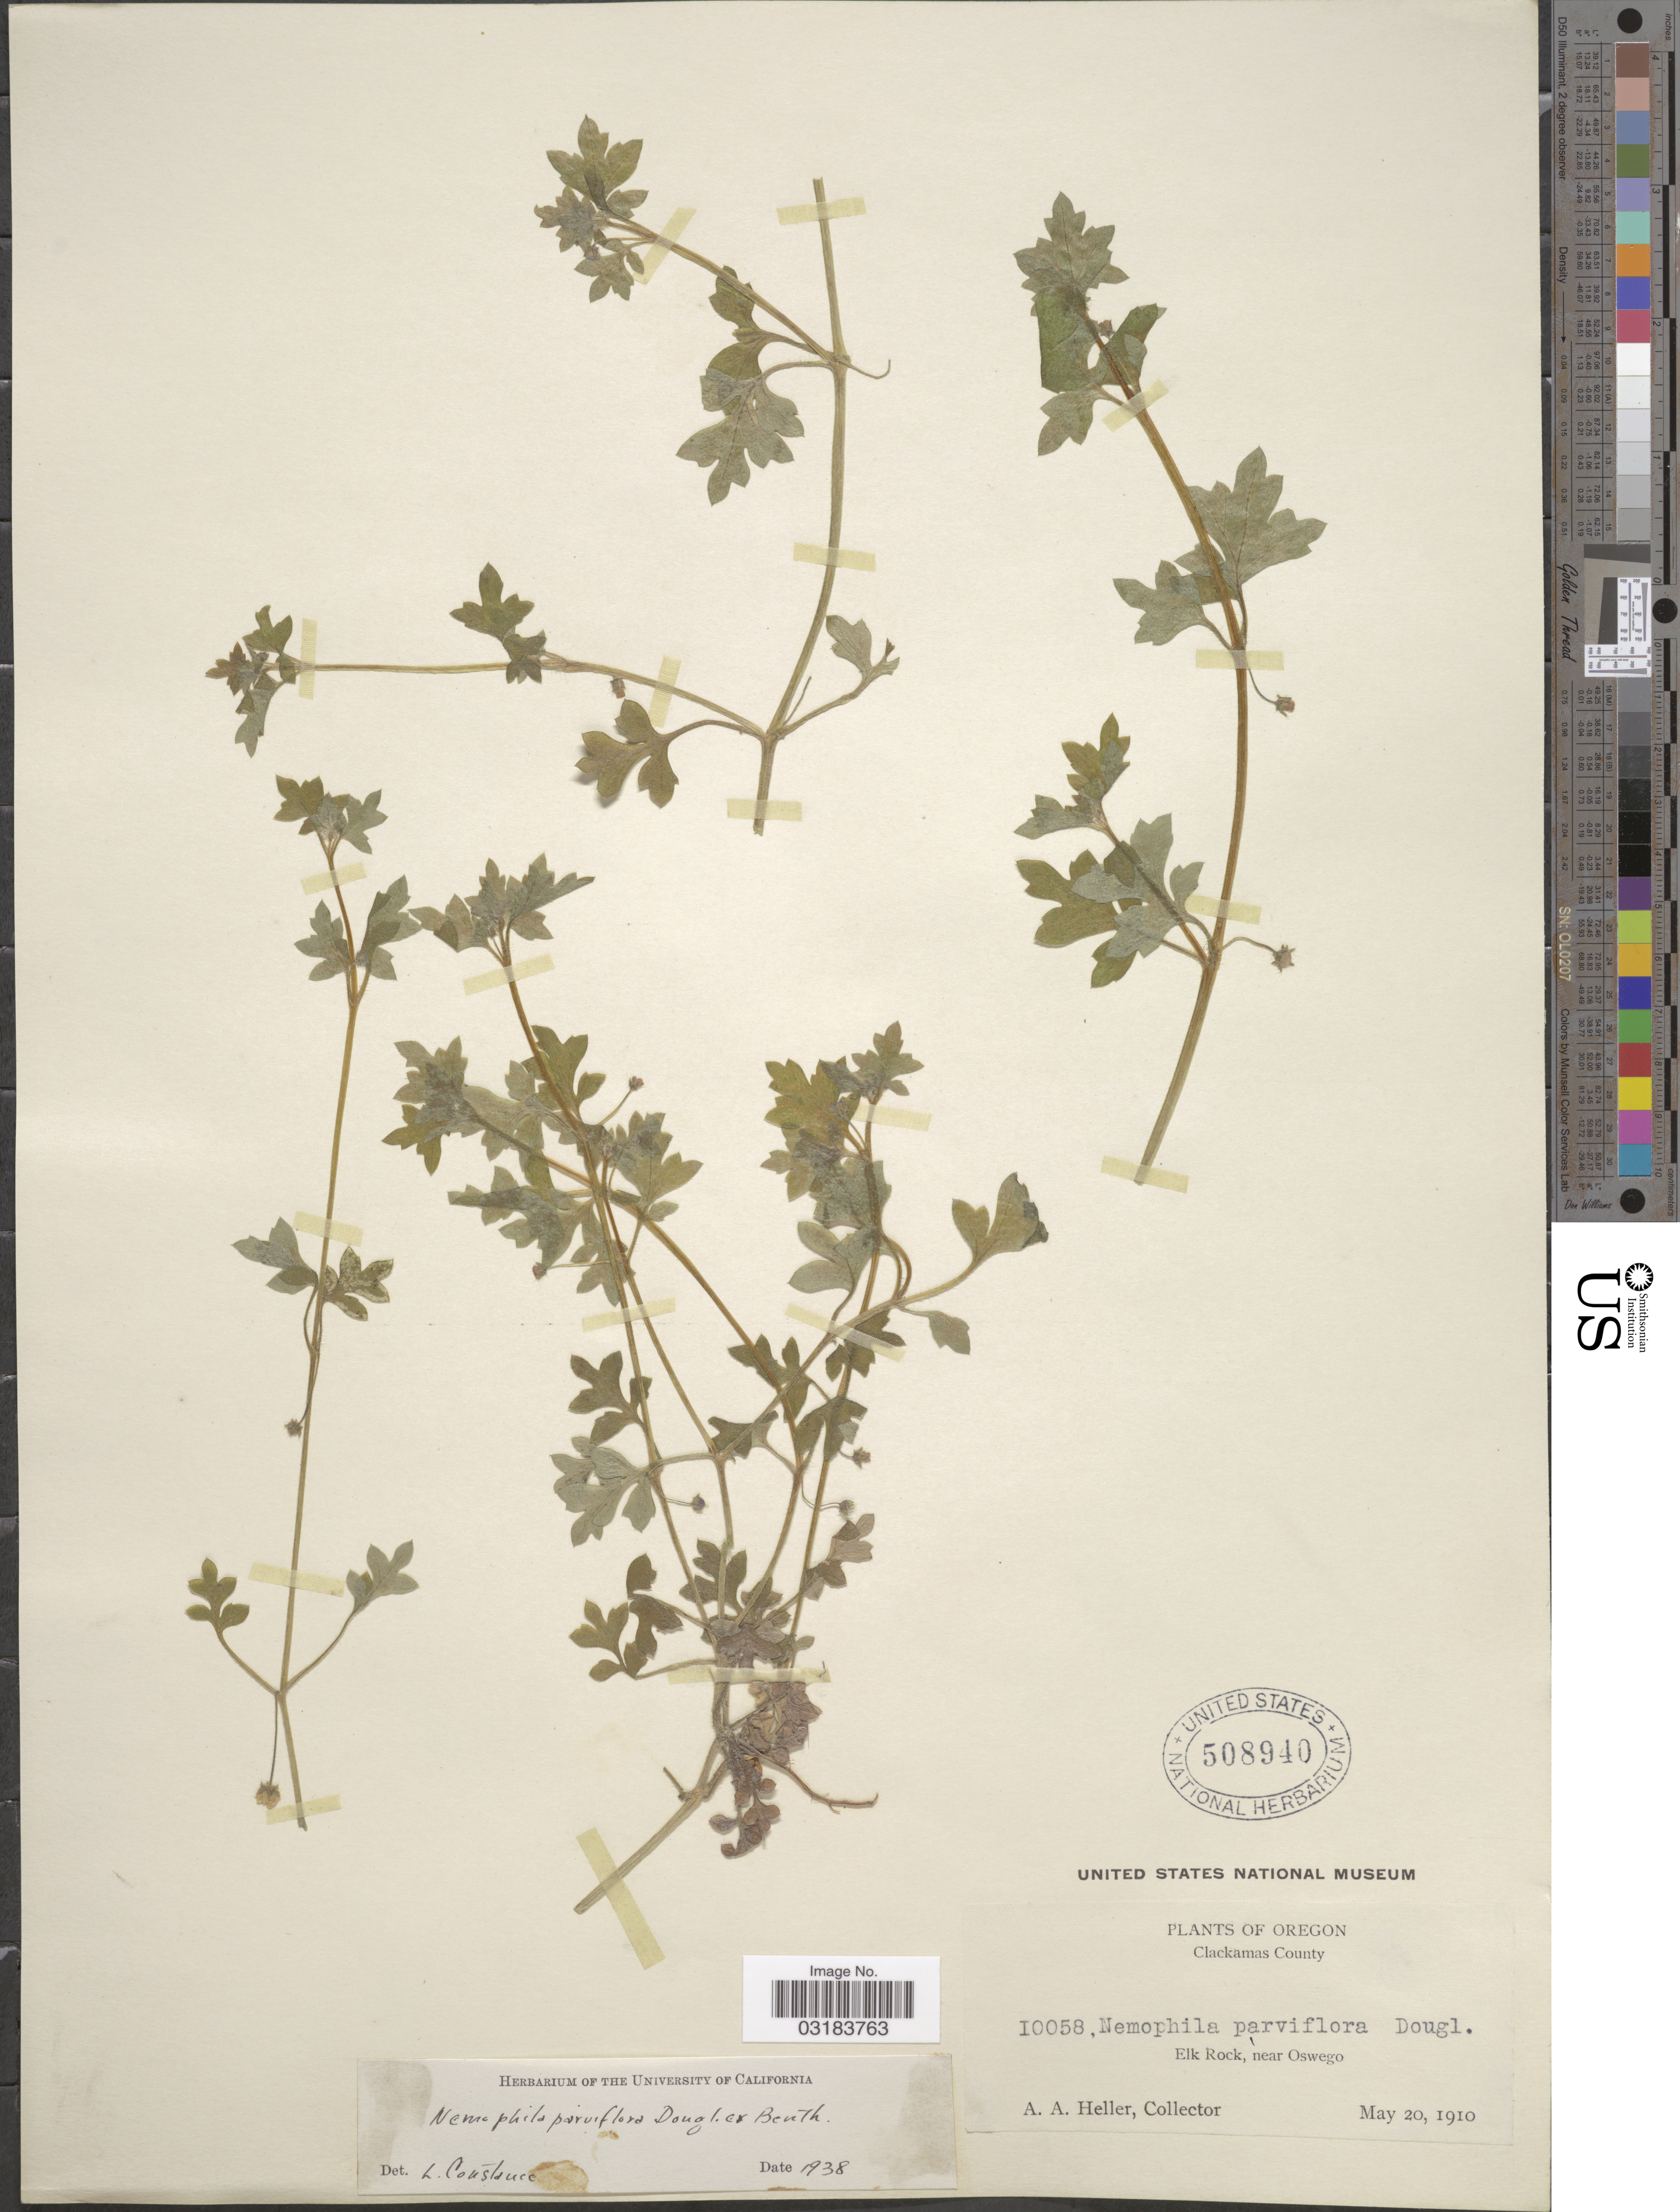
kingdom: Plantae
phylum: Tracheophyta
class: Magnoliopsida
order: Boraginales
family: Hydrophyllaceae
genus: Nemophila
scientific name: Nemophila parviflora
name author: Douglas ex Benth.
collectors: A. A. Heller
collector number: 10058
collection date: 1910-05-20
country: United States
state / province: Oregon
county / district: Clackamas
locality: Clackamas County. Elk Rock, near Oswego.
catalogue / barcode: US 508940